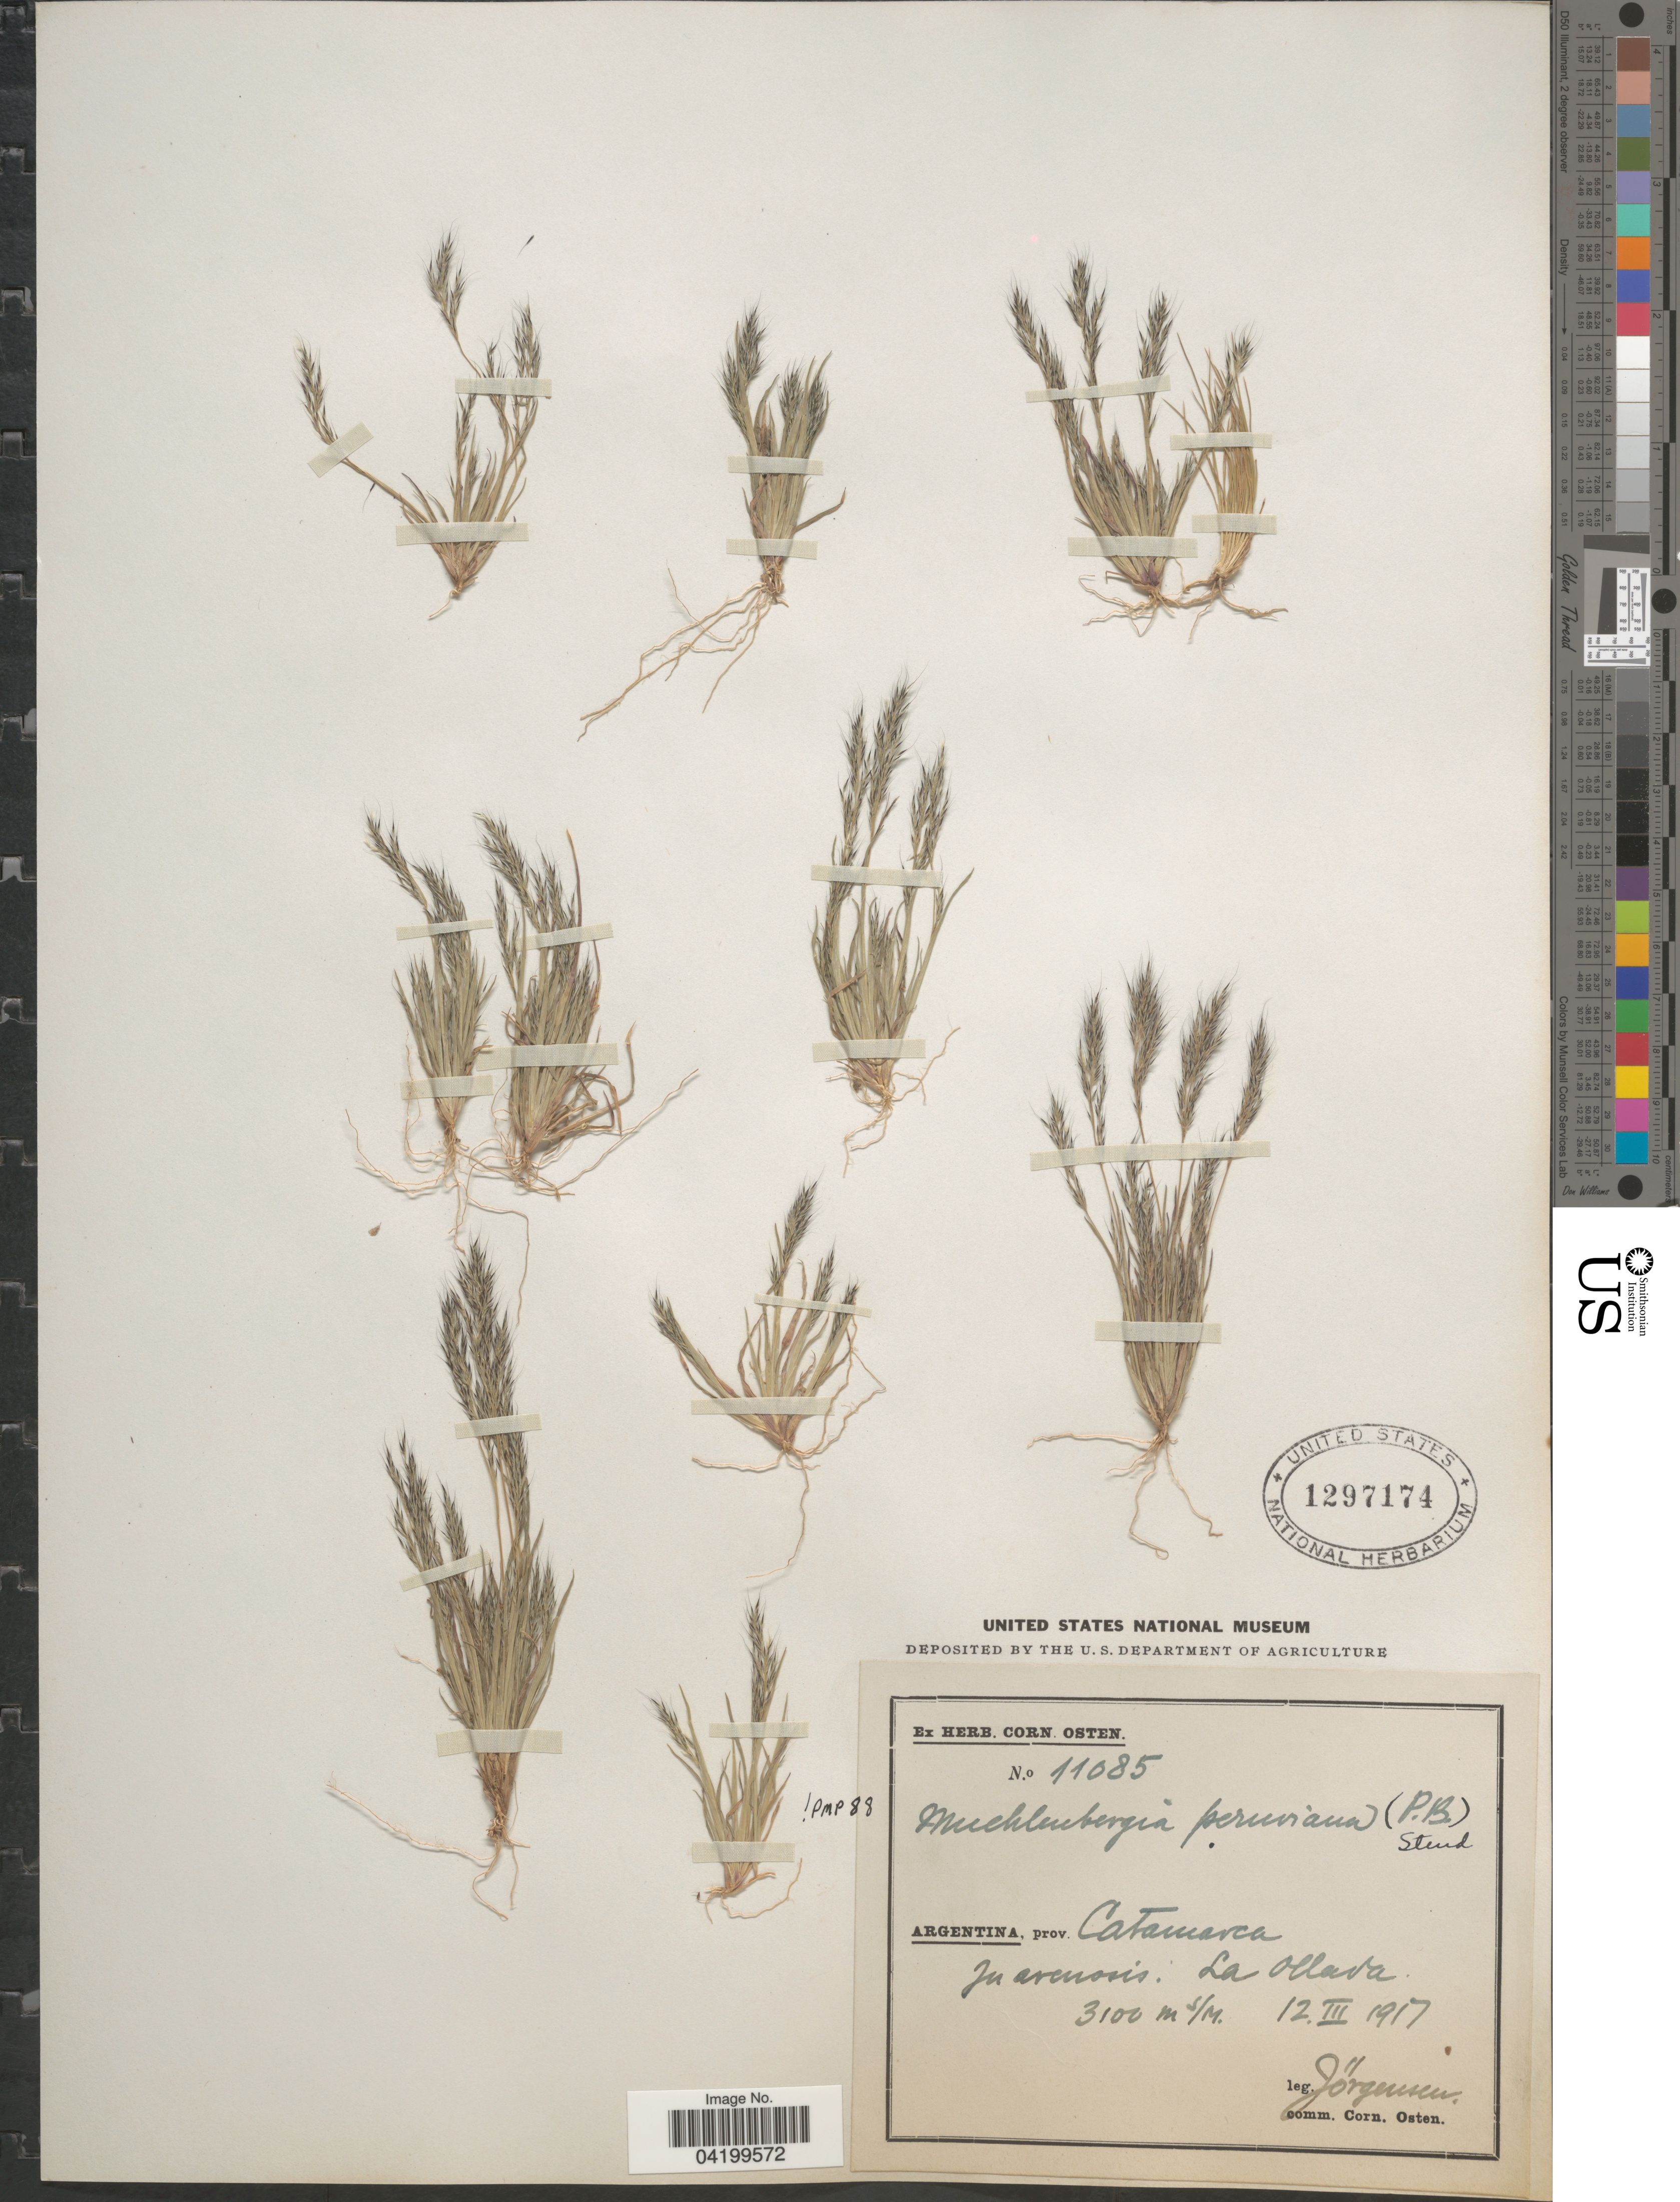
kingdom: Plantae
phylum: Tracheophyta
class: Liliopsida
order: Poales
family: Poaceae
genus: Muhlenbergia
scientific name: Muhlenbergia peruviana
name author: (P. Beauv.) Steud.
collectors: Jorgensen, --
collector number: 11085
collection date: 1917-03-12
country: Argentina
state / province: Catamarca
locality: La Ollada.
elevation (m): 3100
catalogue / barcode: US 1297174